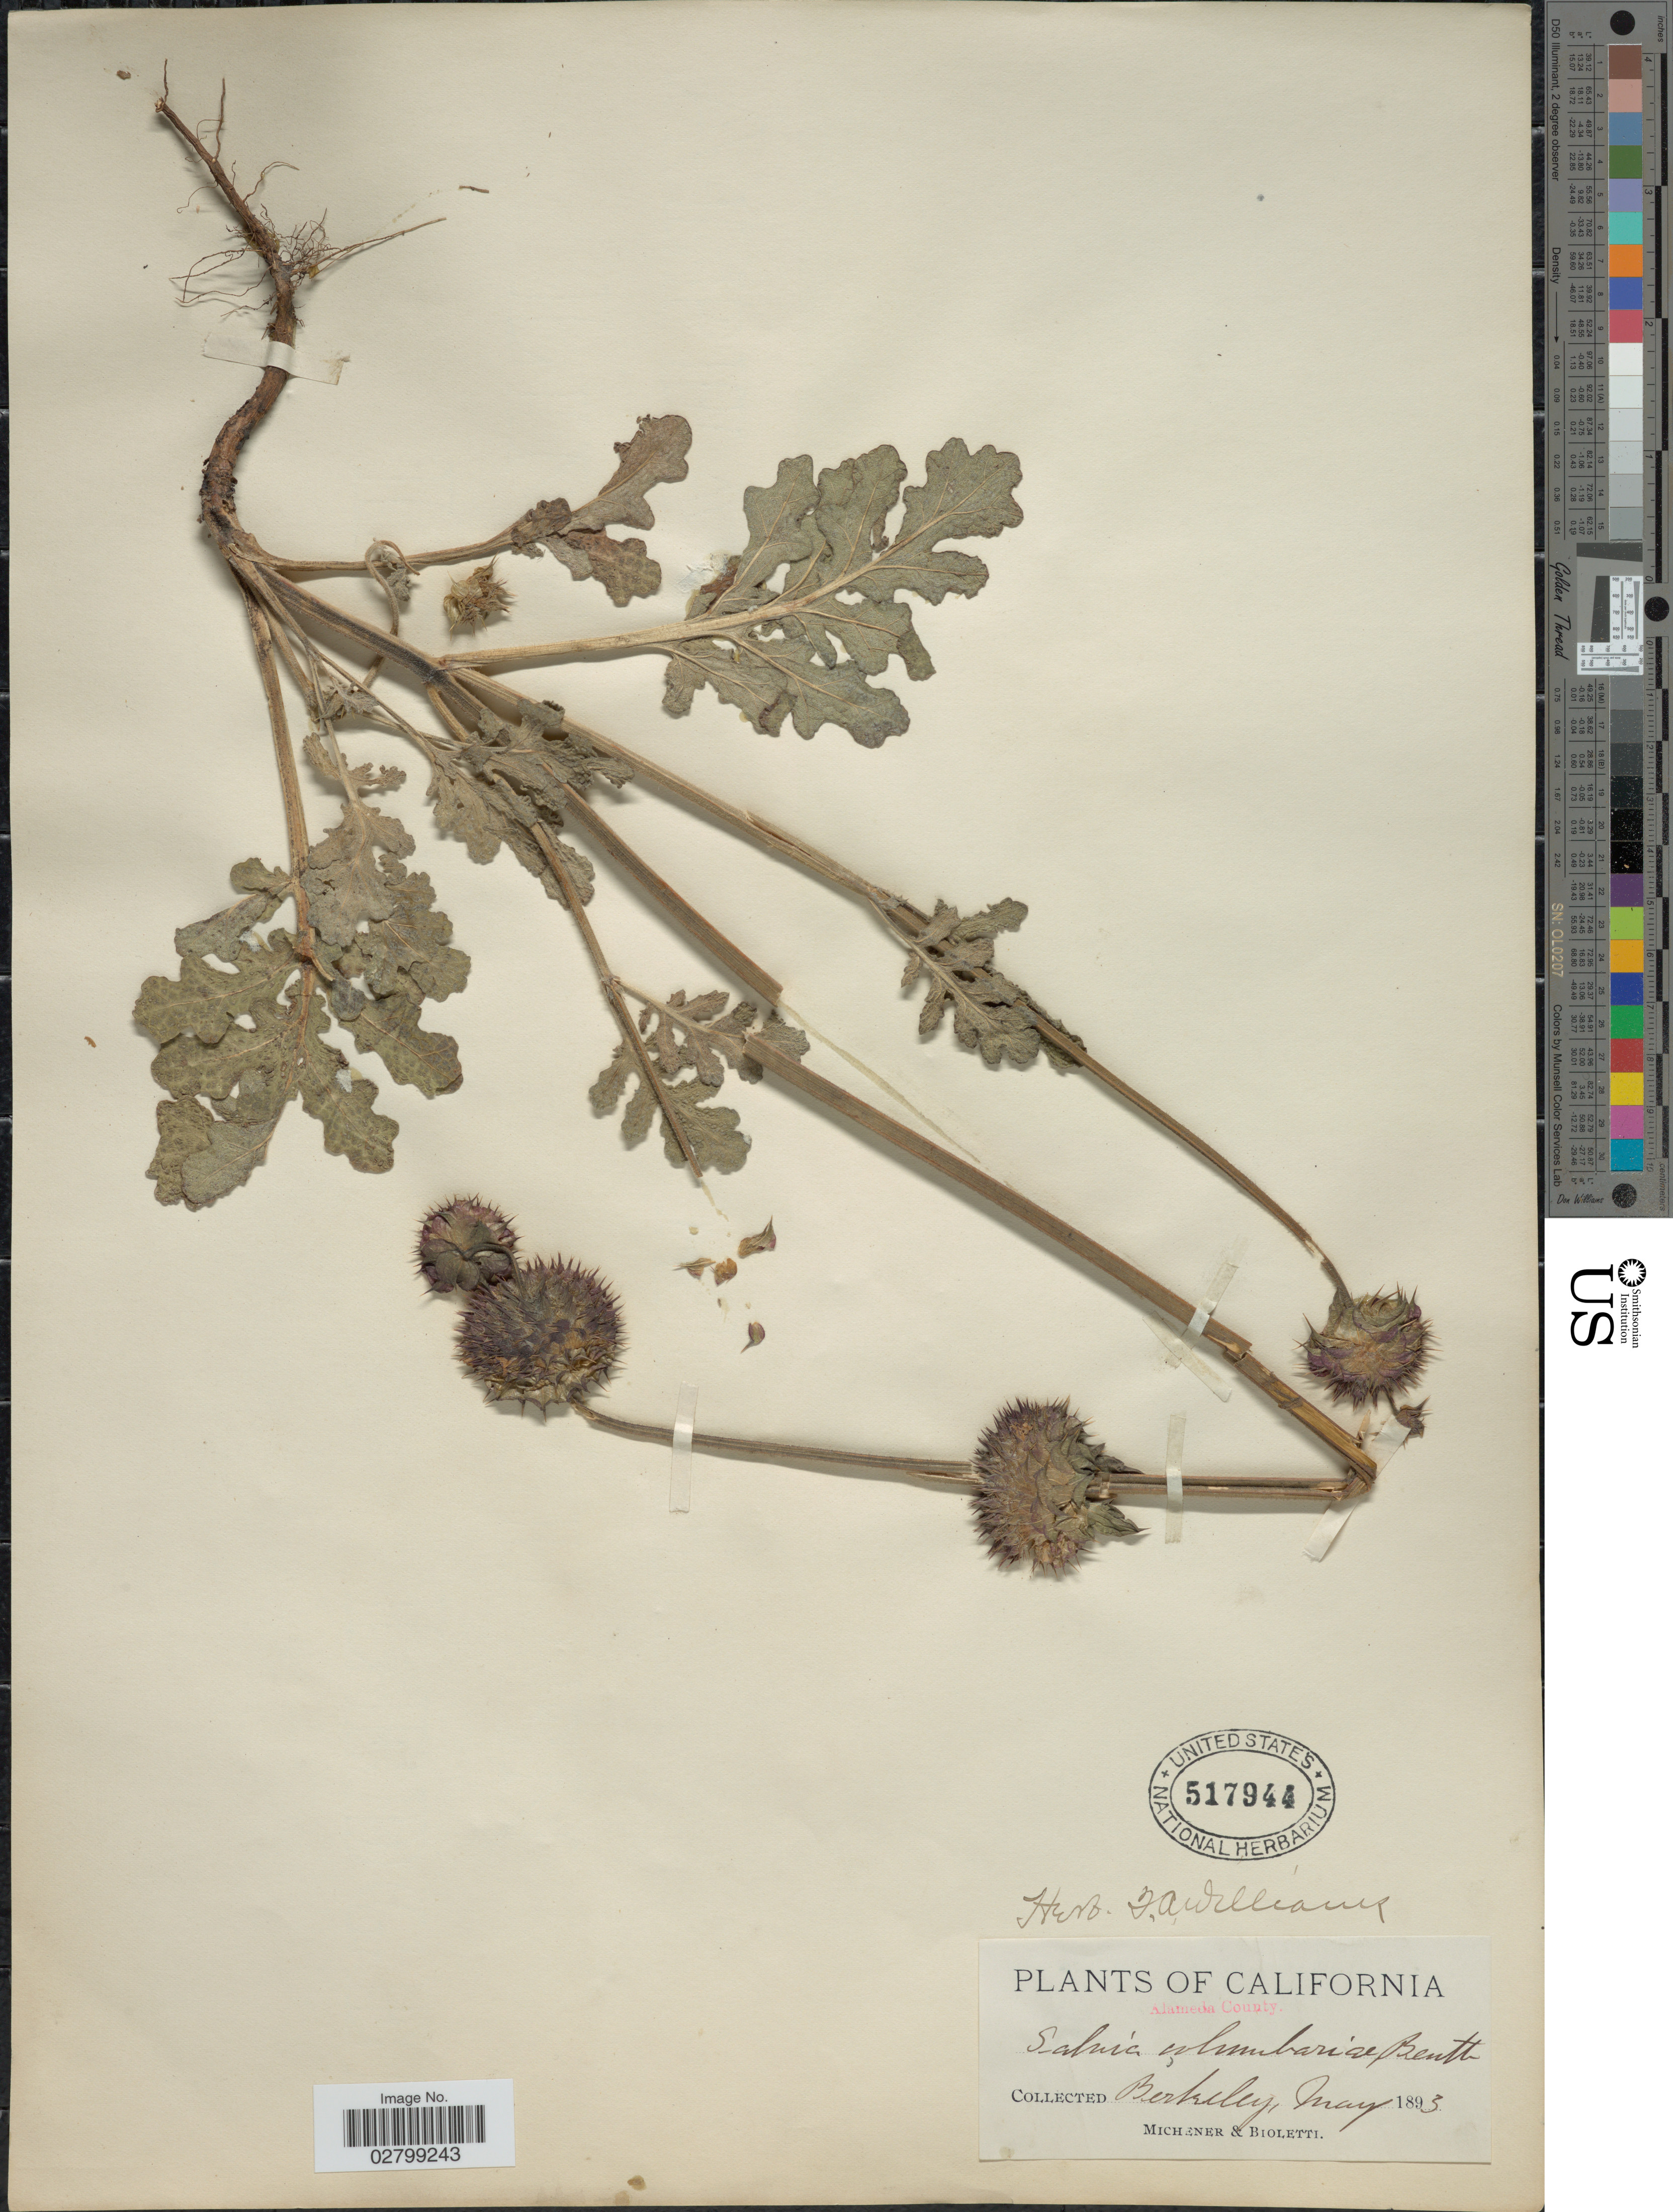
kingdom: Plantae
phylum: Tracheophyta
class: Magnoliopsida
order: Lamiales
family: Lamiaceae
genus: Salvia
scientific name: Salvia columbariae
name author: Benth.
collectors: -. Michener & -- Bioletti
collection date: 1893-05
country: United States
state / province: California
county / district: Alameda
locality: Alameda County. Berkeley.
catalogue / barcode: US 517944